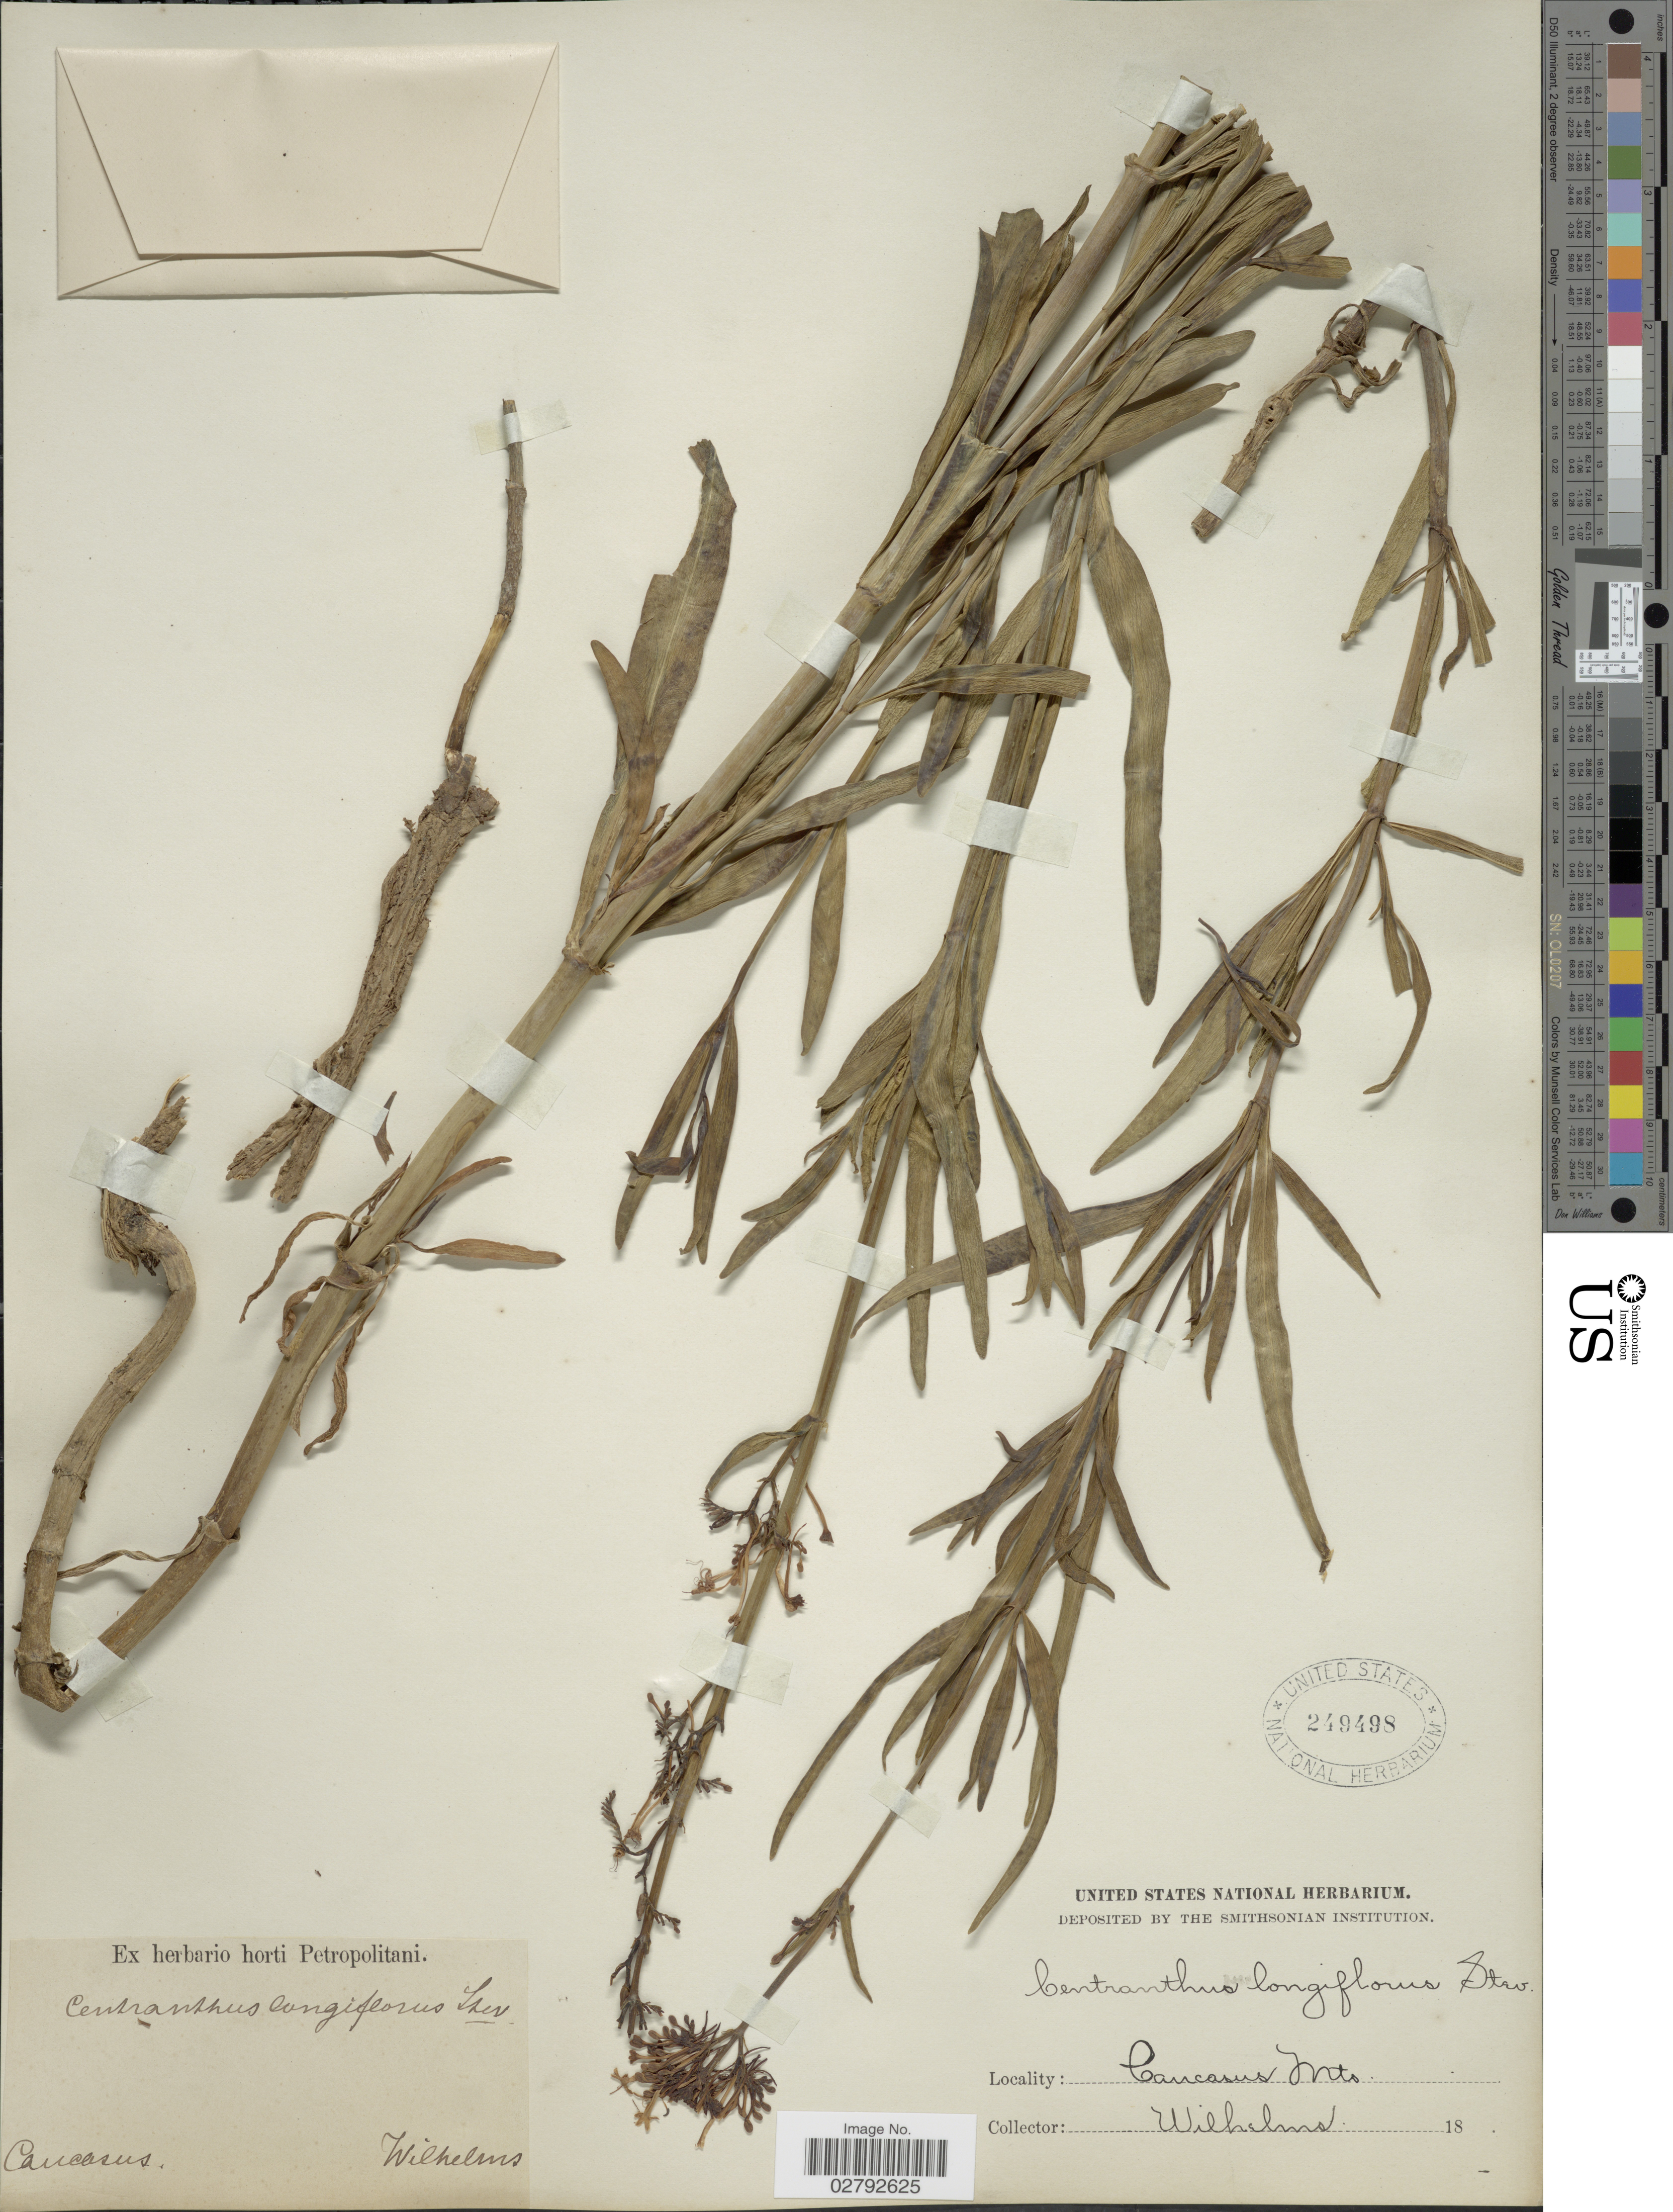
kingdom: Plantae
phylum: Tracheophyta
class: Magnoliopsida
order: Dipsacales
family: Caprifoliaceae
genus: Centranthus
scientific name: Centranthus longiflorus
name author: Steven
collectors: C. Wilhelms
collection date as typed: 18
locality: Caucasus Mts.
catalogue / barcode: US 249498